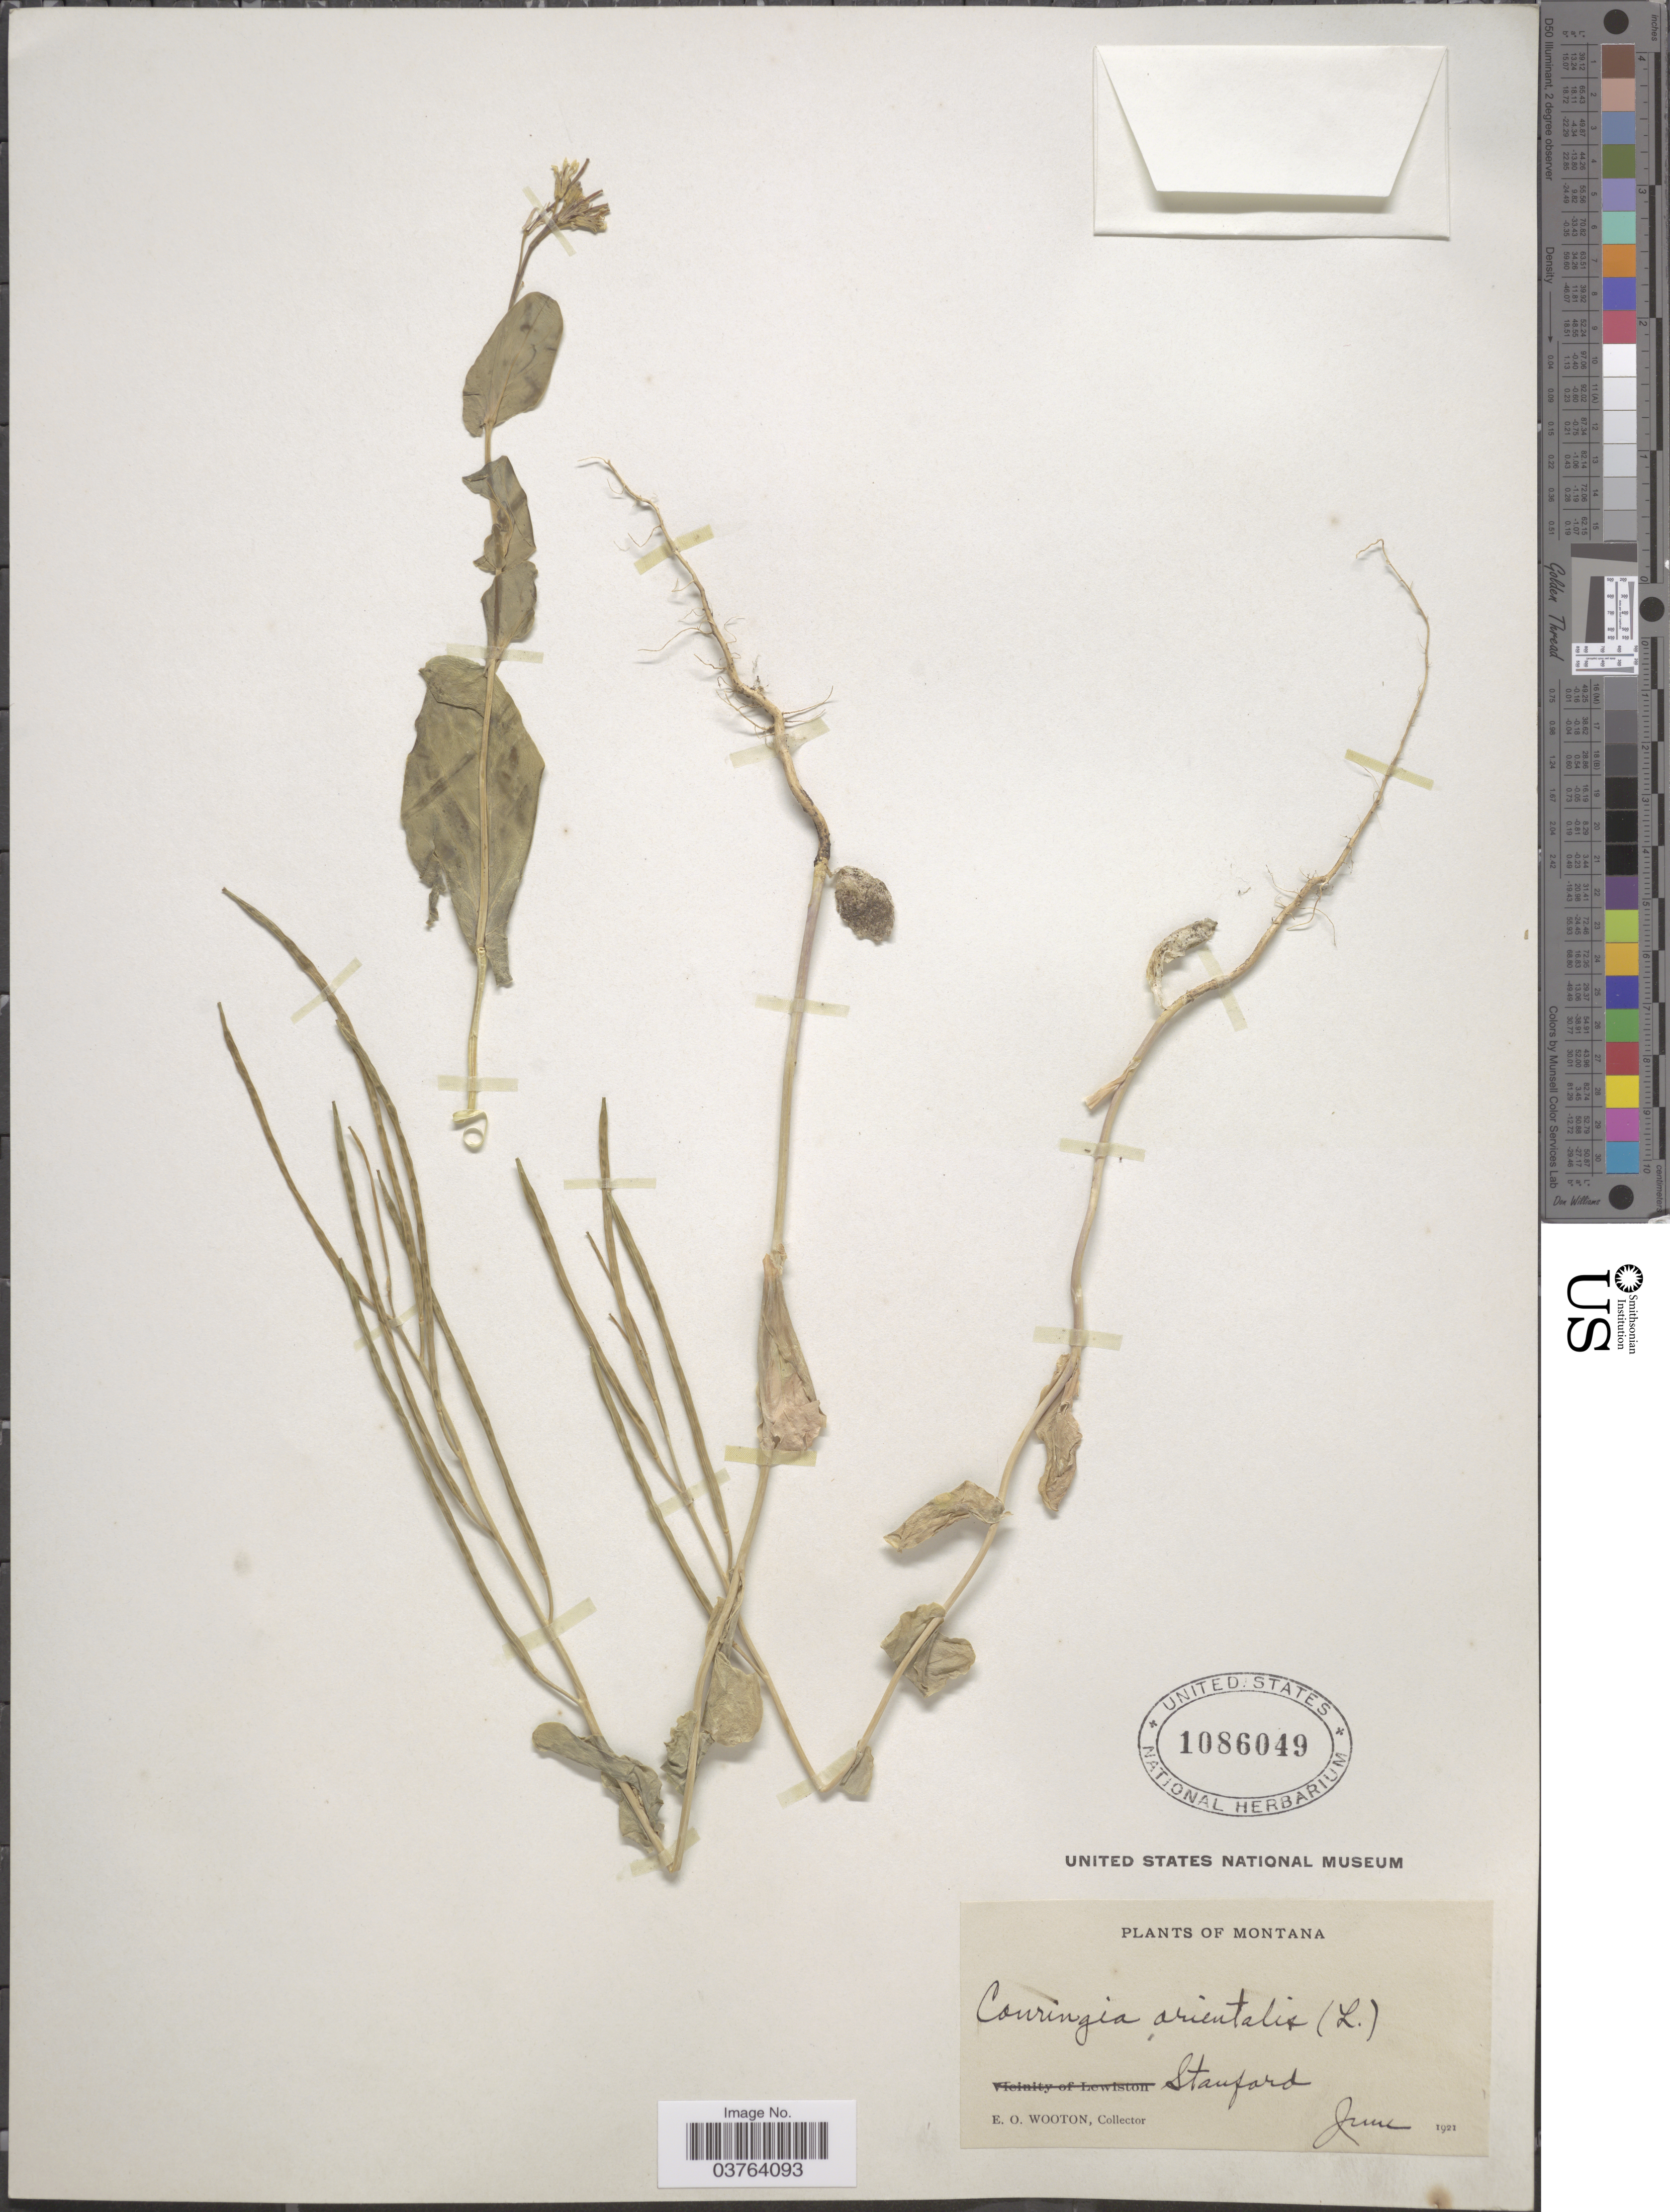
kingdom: Plantae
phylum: Tracheophyta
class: Magnoliopsida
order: Brassicales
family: Brassicaceae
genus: Conringia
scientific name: Conringia orientalis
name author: (L.) C. Presl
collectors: E. O. Wooton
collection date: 1921-06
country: United States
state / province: Montana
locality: Stanford.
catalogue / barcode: US 1086049